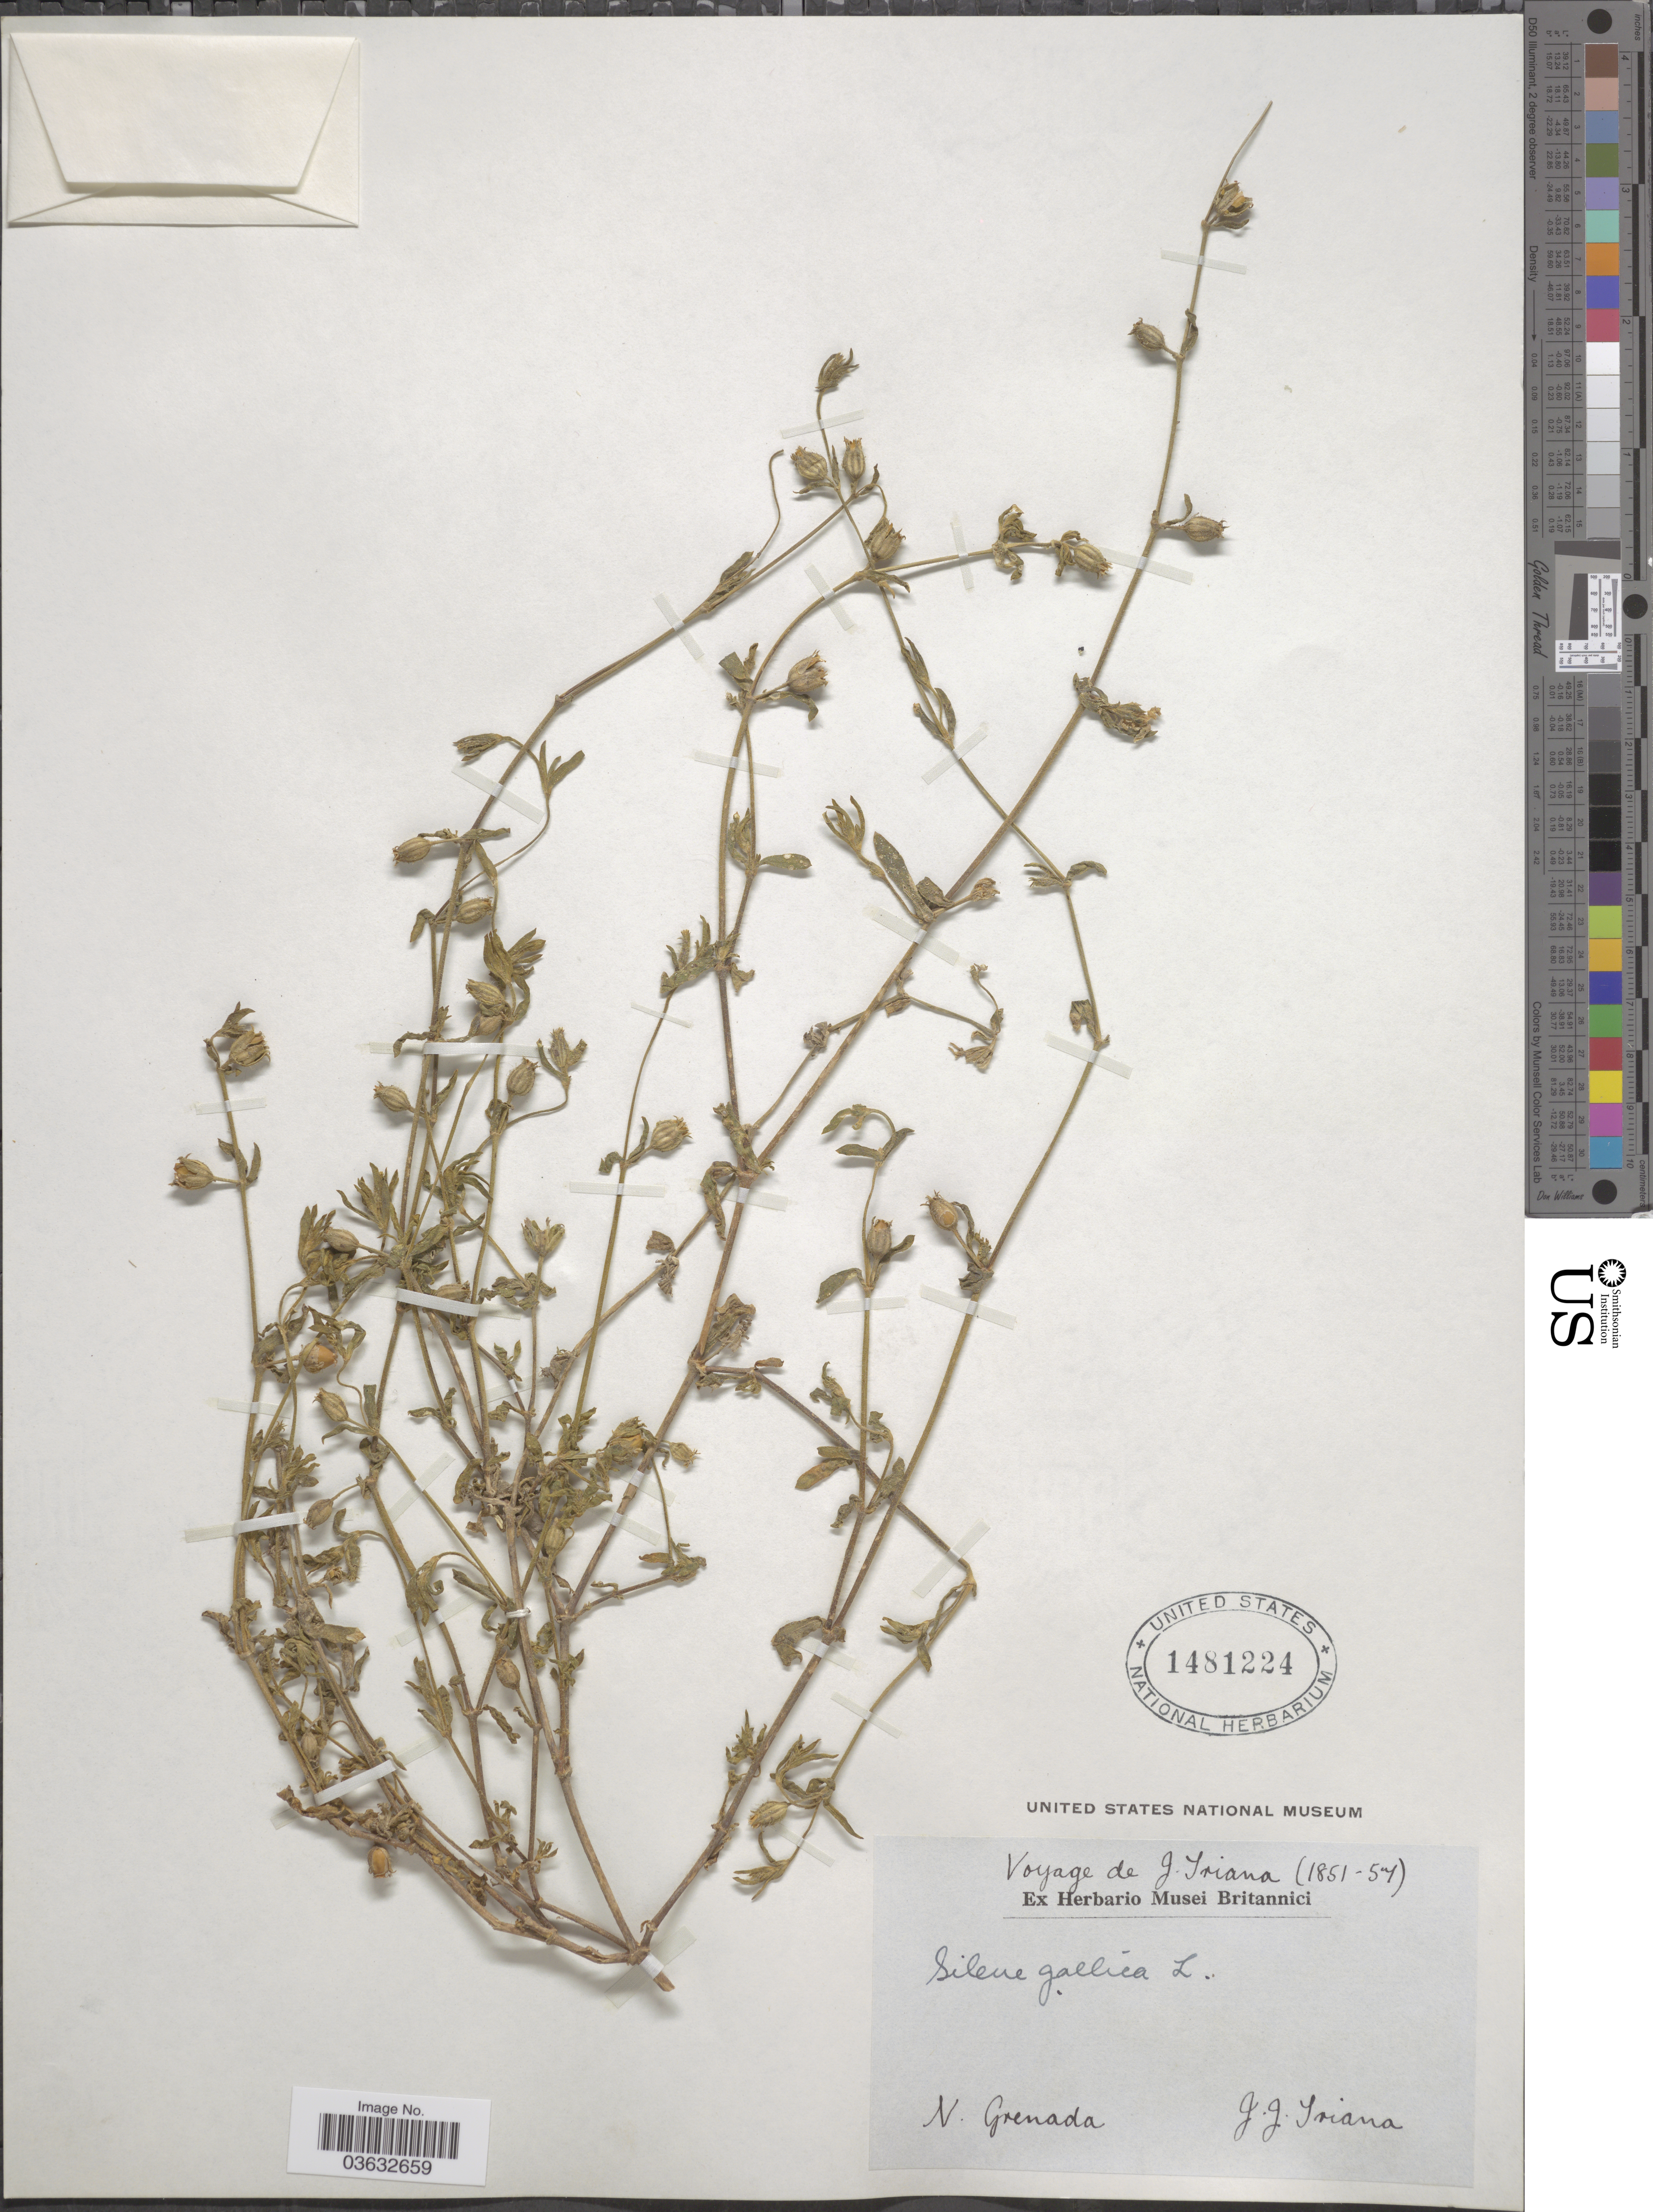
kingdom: Plantae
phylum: Tracheophyta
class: Magnoliopsida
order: Caryophyllales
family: Caryophyllaceae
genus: Silene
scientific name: Silene gallica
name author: L.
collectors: J. Triana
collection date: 1851/1857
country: Colombia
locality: N. Grenada.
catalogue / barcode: US 1481224